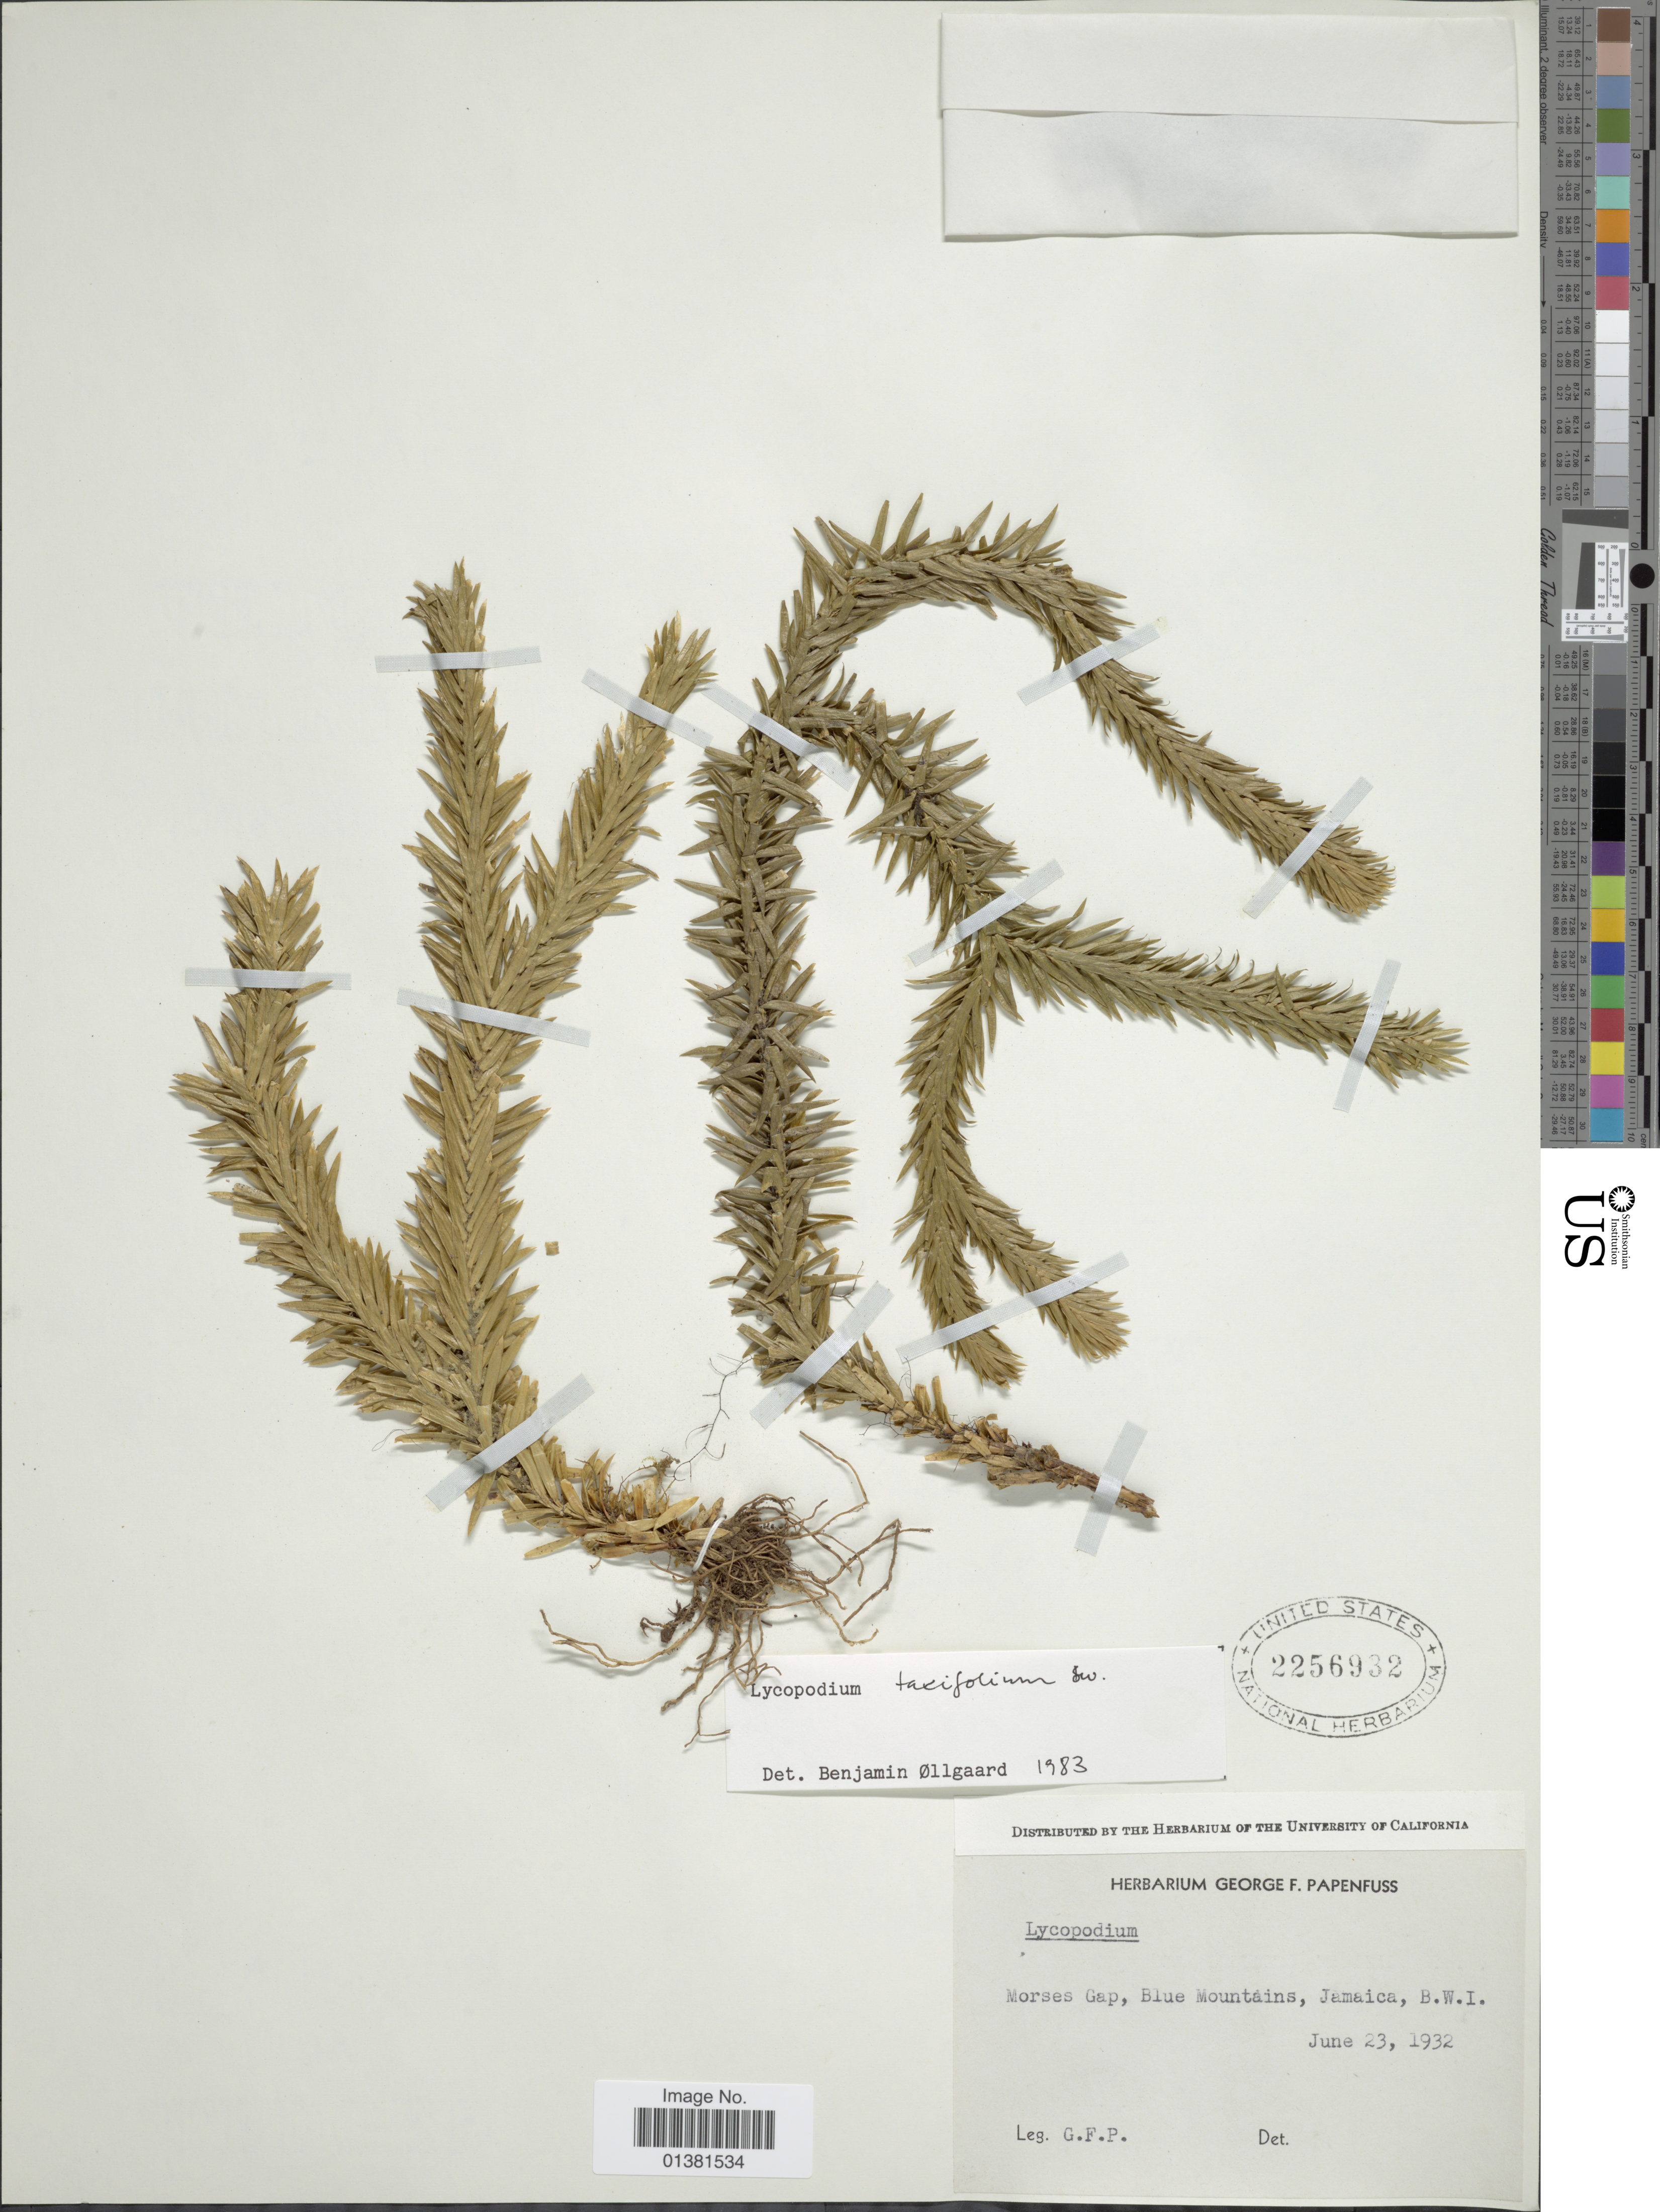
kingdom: Plantae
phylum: Tracheophyta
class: Lycopodiopsida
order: Lycopodiales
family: Lycopodiaceae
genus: Phlegmariurus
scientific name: Phlegmariurus taxifolius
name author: (Sw.) Á. Löve & D. Löve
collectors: G. Papenfuss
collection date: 1932-06-23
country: Jamaica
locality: Morses Gap, Blue Mountains, B.W.I.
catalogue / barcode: US 2256932